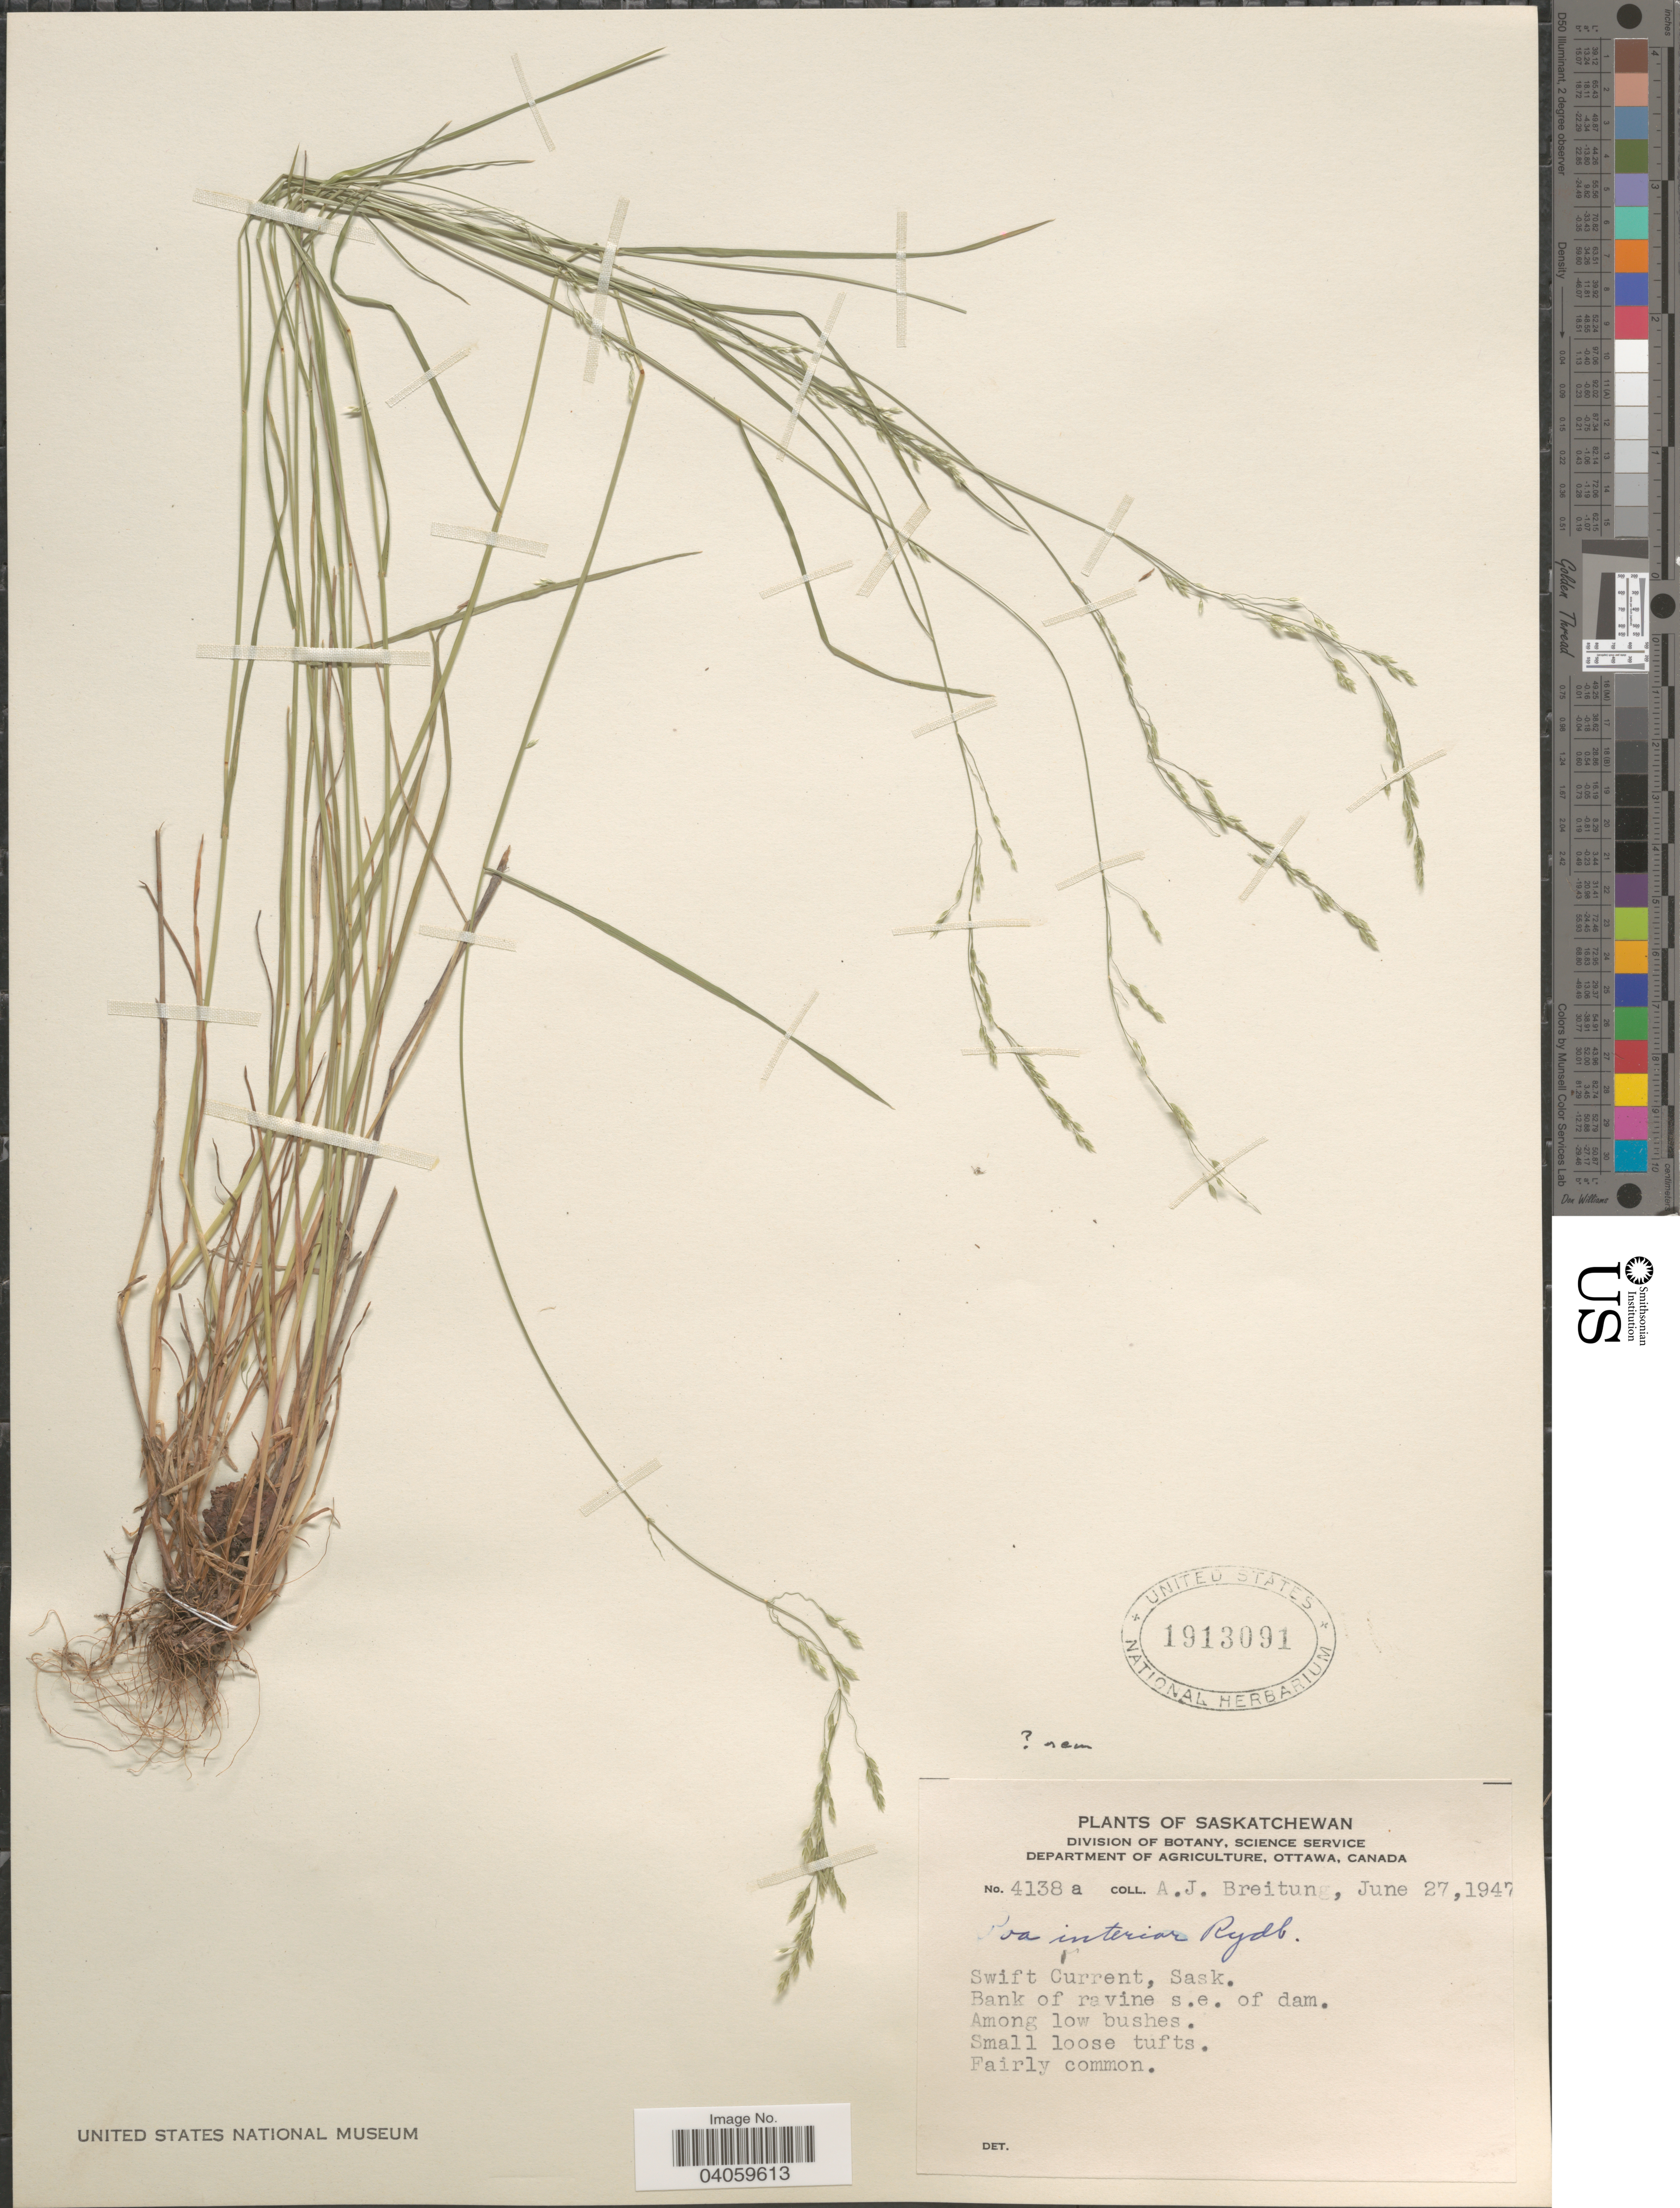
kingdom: Plantae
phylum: Tracheophyta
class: Liliopsida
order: Poales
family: Poaceae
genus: Poa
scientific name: Poa interior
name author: Rydb.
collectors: A. Breitung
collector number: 4138a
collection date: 1947-06-27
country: Canada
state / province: Saskatchewan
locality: Swift Current. Bank of ravine s.e. of dam.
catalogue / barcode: US 1913091